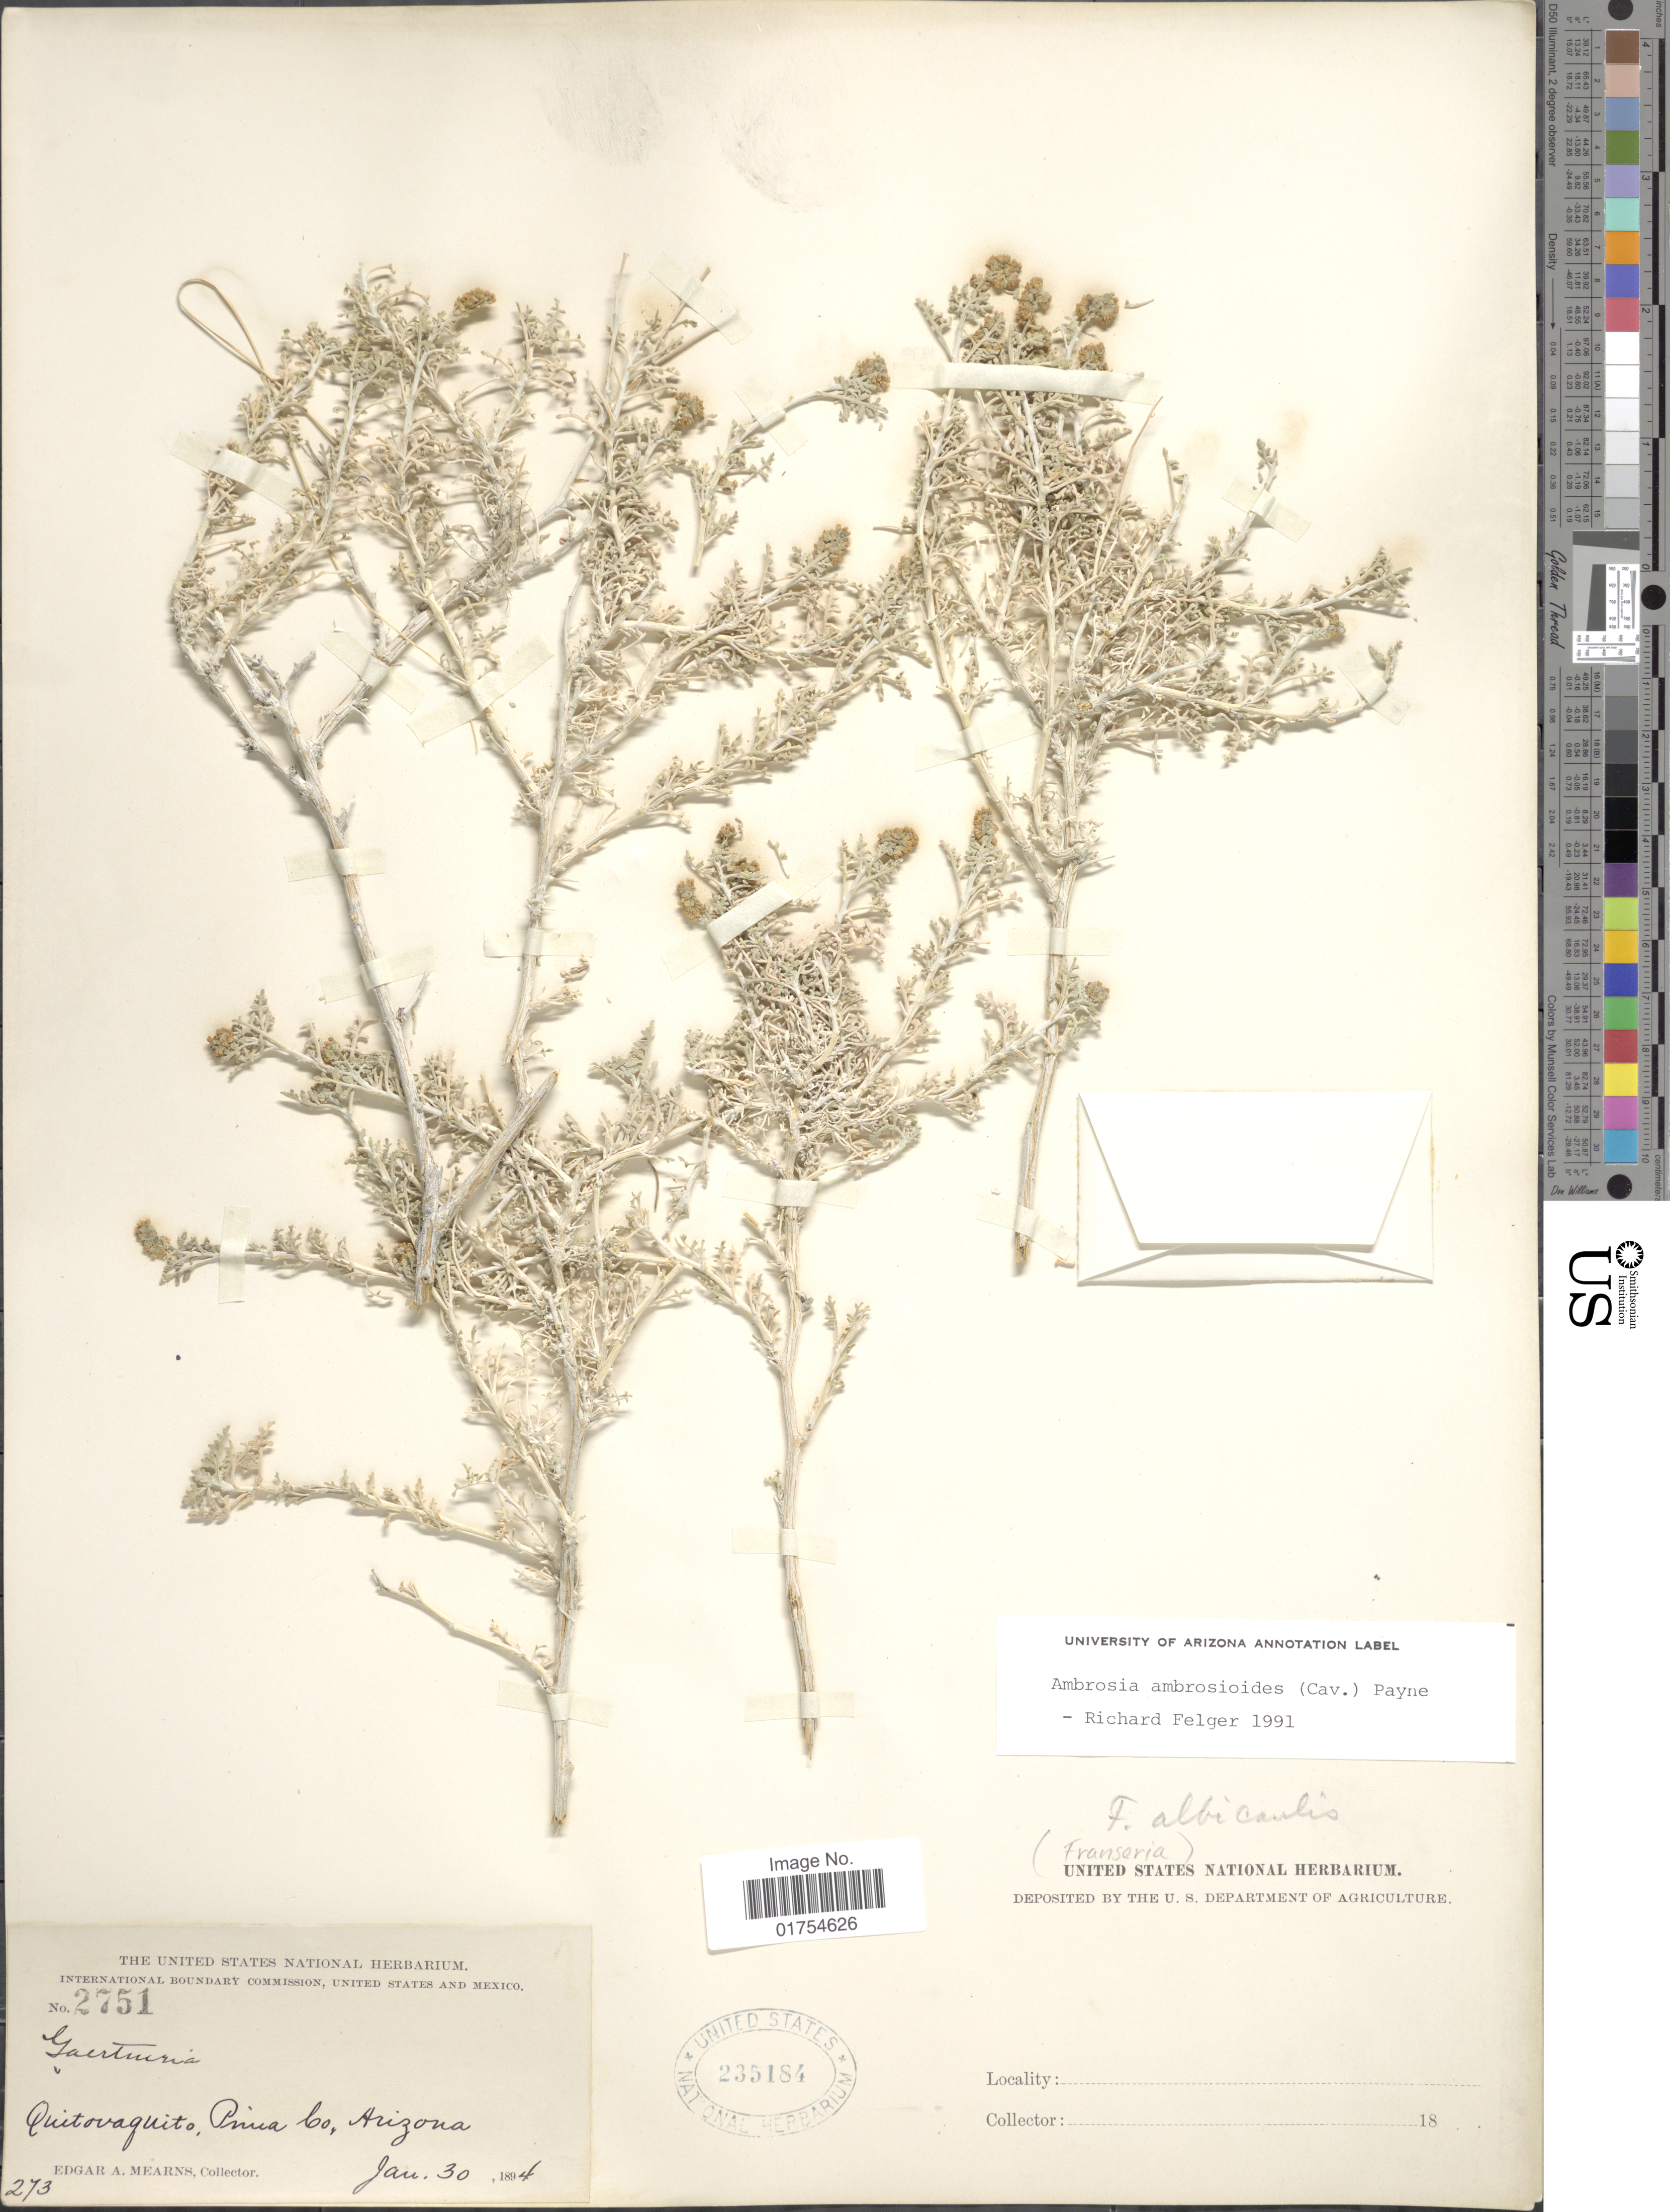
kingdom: Plantae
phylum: Tracheophyta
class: Magnoliopsida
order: Asterales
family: Asteraceae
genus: Franseria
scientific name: Franseria dumosa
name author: A. Gray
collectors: E. A. Mearns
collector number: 2751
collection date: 1894-01-30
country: United States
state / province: Arizona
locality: Quitovaquito [Quitovaquita], Pima Co.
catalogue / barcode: US 235184